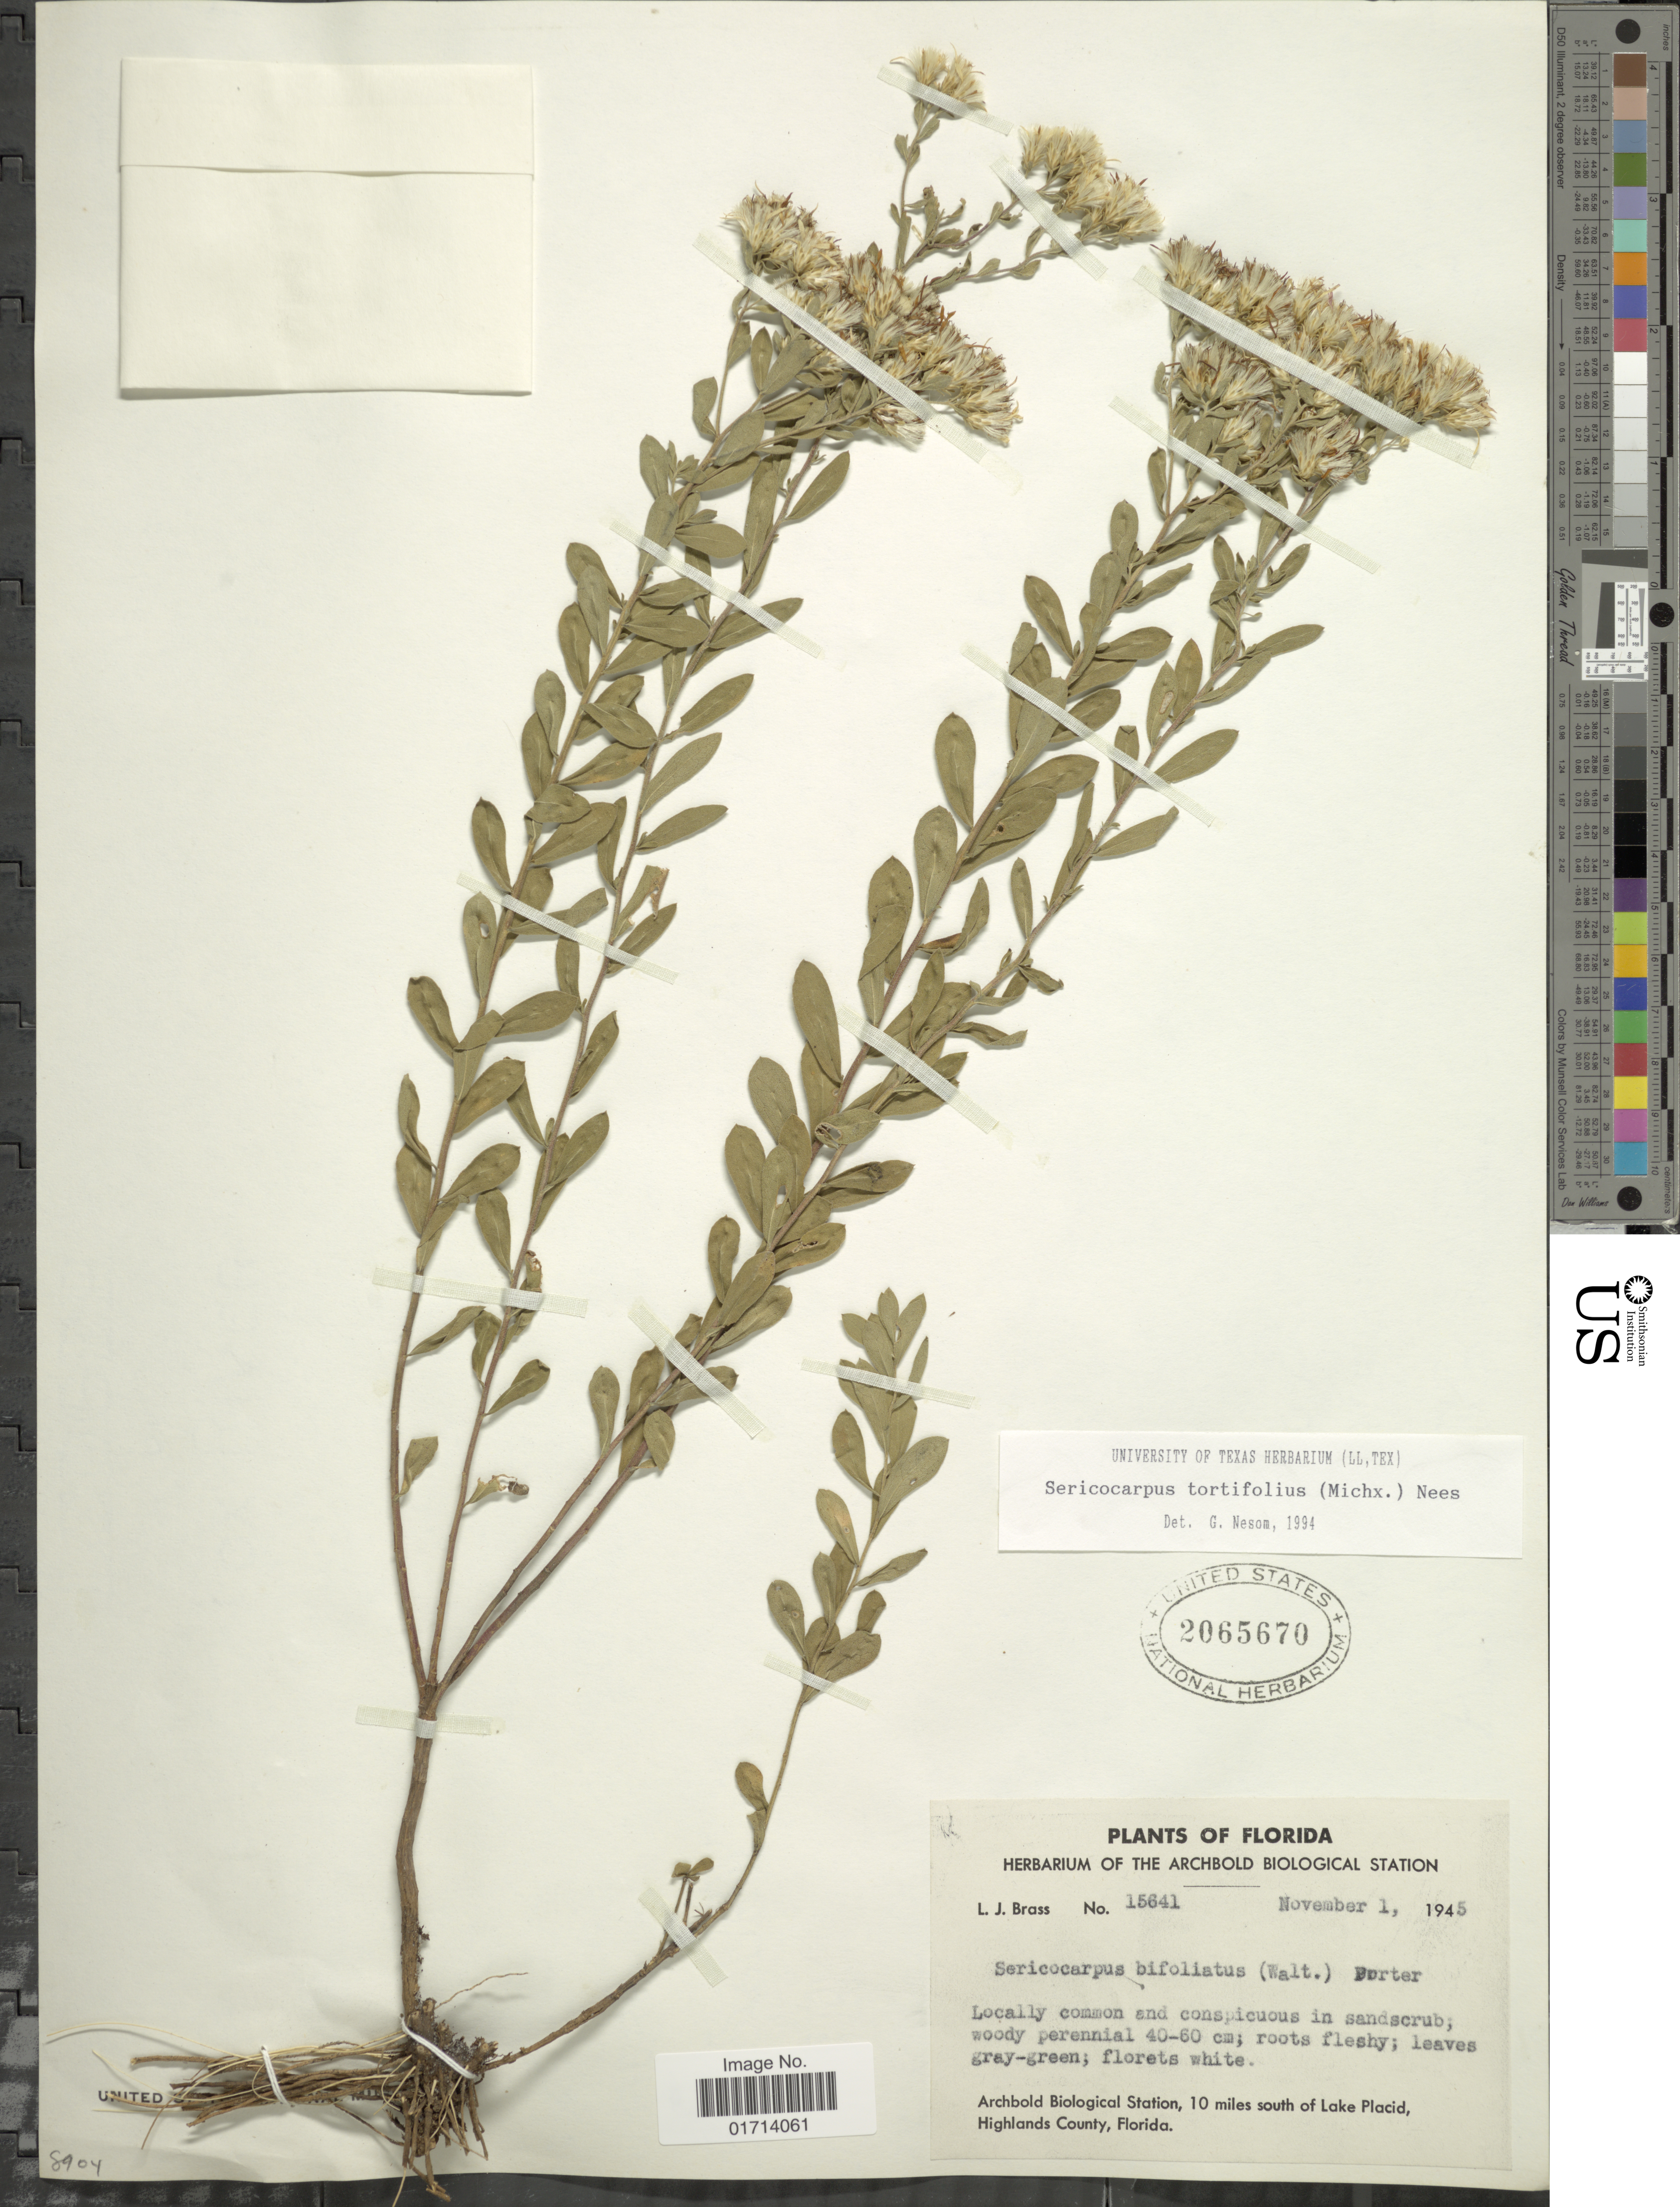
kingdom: Plantae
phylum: Tracheophyta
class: Magnoliopsida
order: Asterales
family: Asteraceae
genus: Sericocarpus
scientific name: Sericocarpus tortifolius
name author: (Michx.) Nees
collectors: L. J. Brass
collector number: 15641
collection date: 1945-11-01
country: United States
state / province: Florida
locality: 10 miles south of Lake Placid, Highlands County, Florida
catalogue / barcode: US 2065670